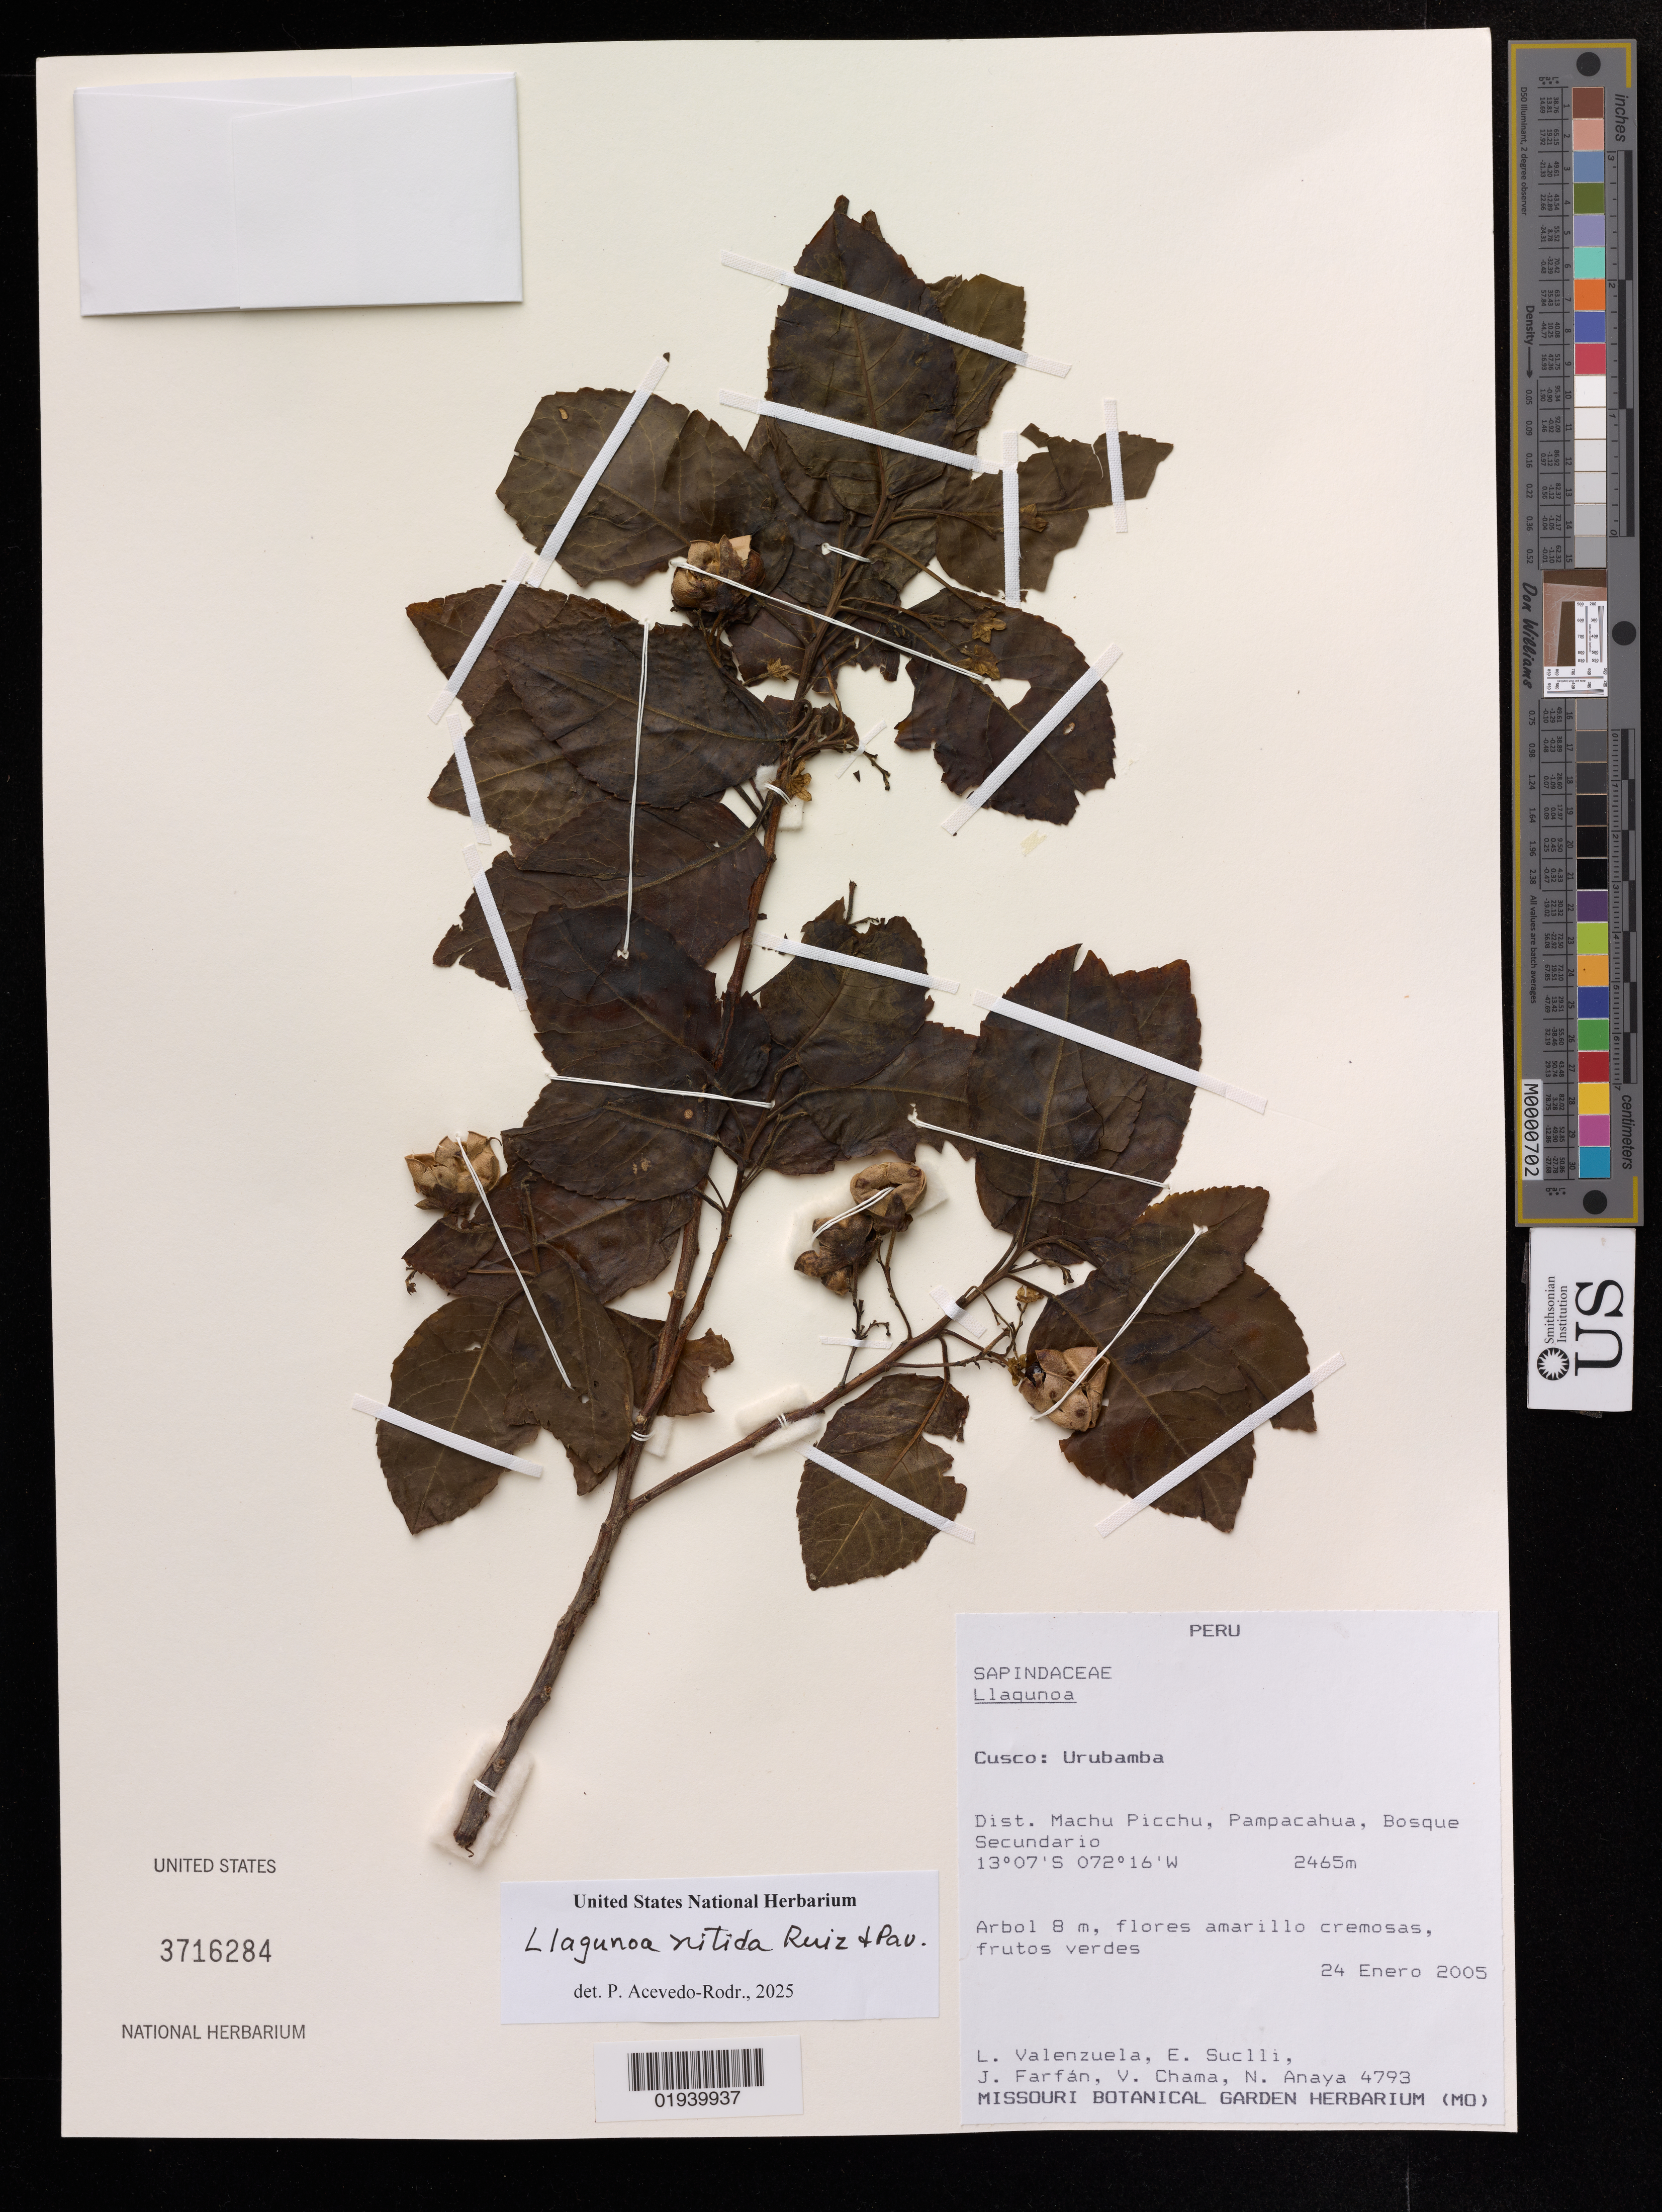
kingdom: Plantae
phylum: Tracheophyta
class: Magnoliopsida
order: Sapindales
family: Sapindaceae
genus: Llagunoa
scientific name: Llagunoa nitida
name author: Ruiz & Pav.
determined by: Acevedo-Rodriguez, P., (US), Smithsonian Institution - National Museum of Natural History (UNITED STATES)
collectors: L. Valenzuela, E. Suclli, J. Farfán, V. Chama & N. Anaya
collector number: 4793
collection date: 2005-01-24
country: Peru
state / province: Cusco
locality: Urubamba. Dist. Machu Picchu, Pampacahua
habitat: Bosque secundario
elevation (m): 2465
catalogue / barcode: US 3716284